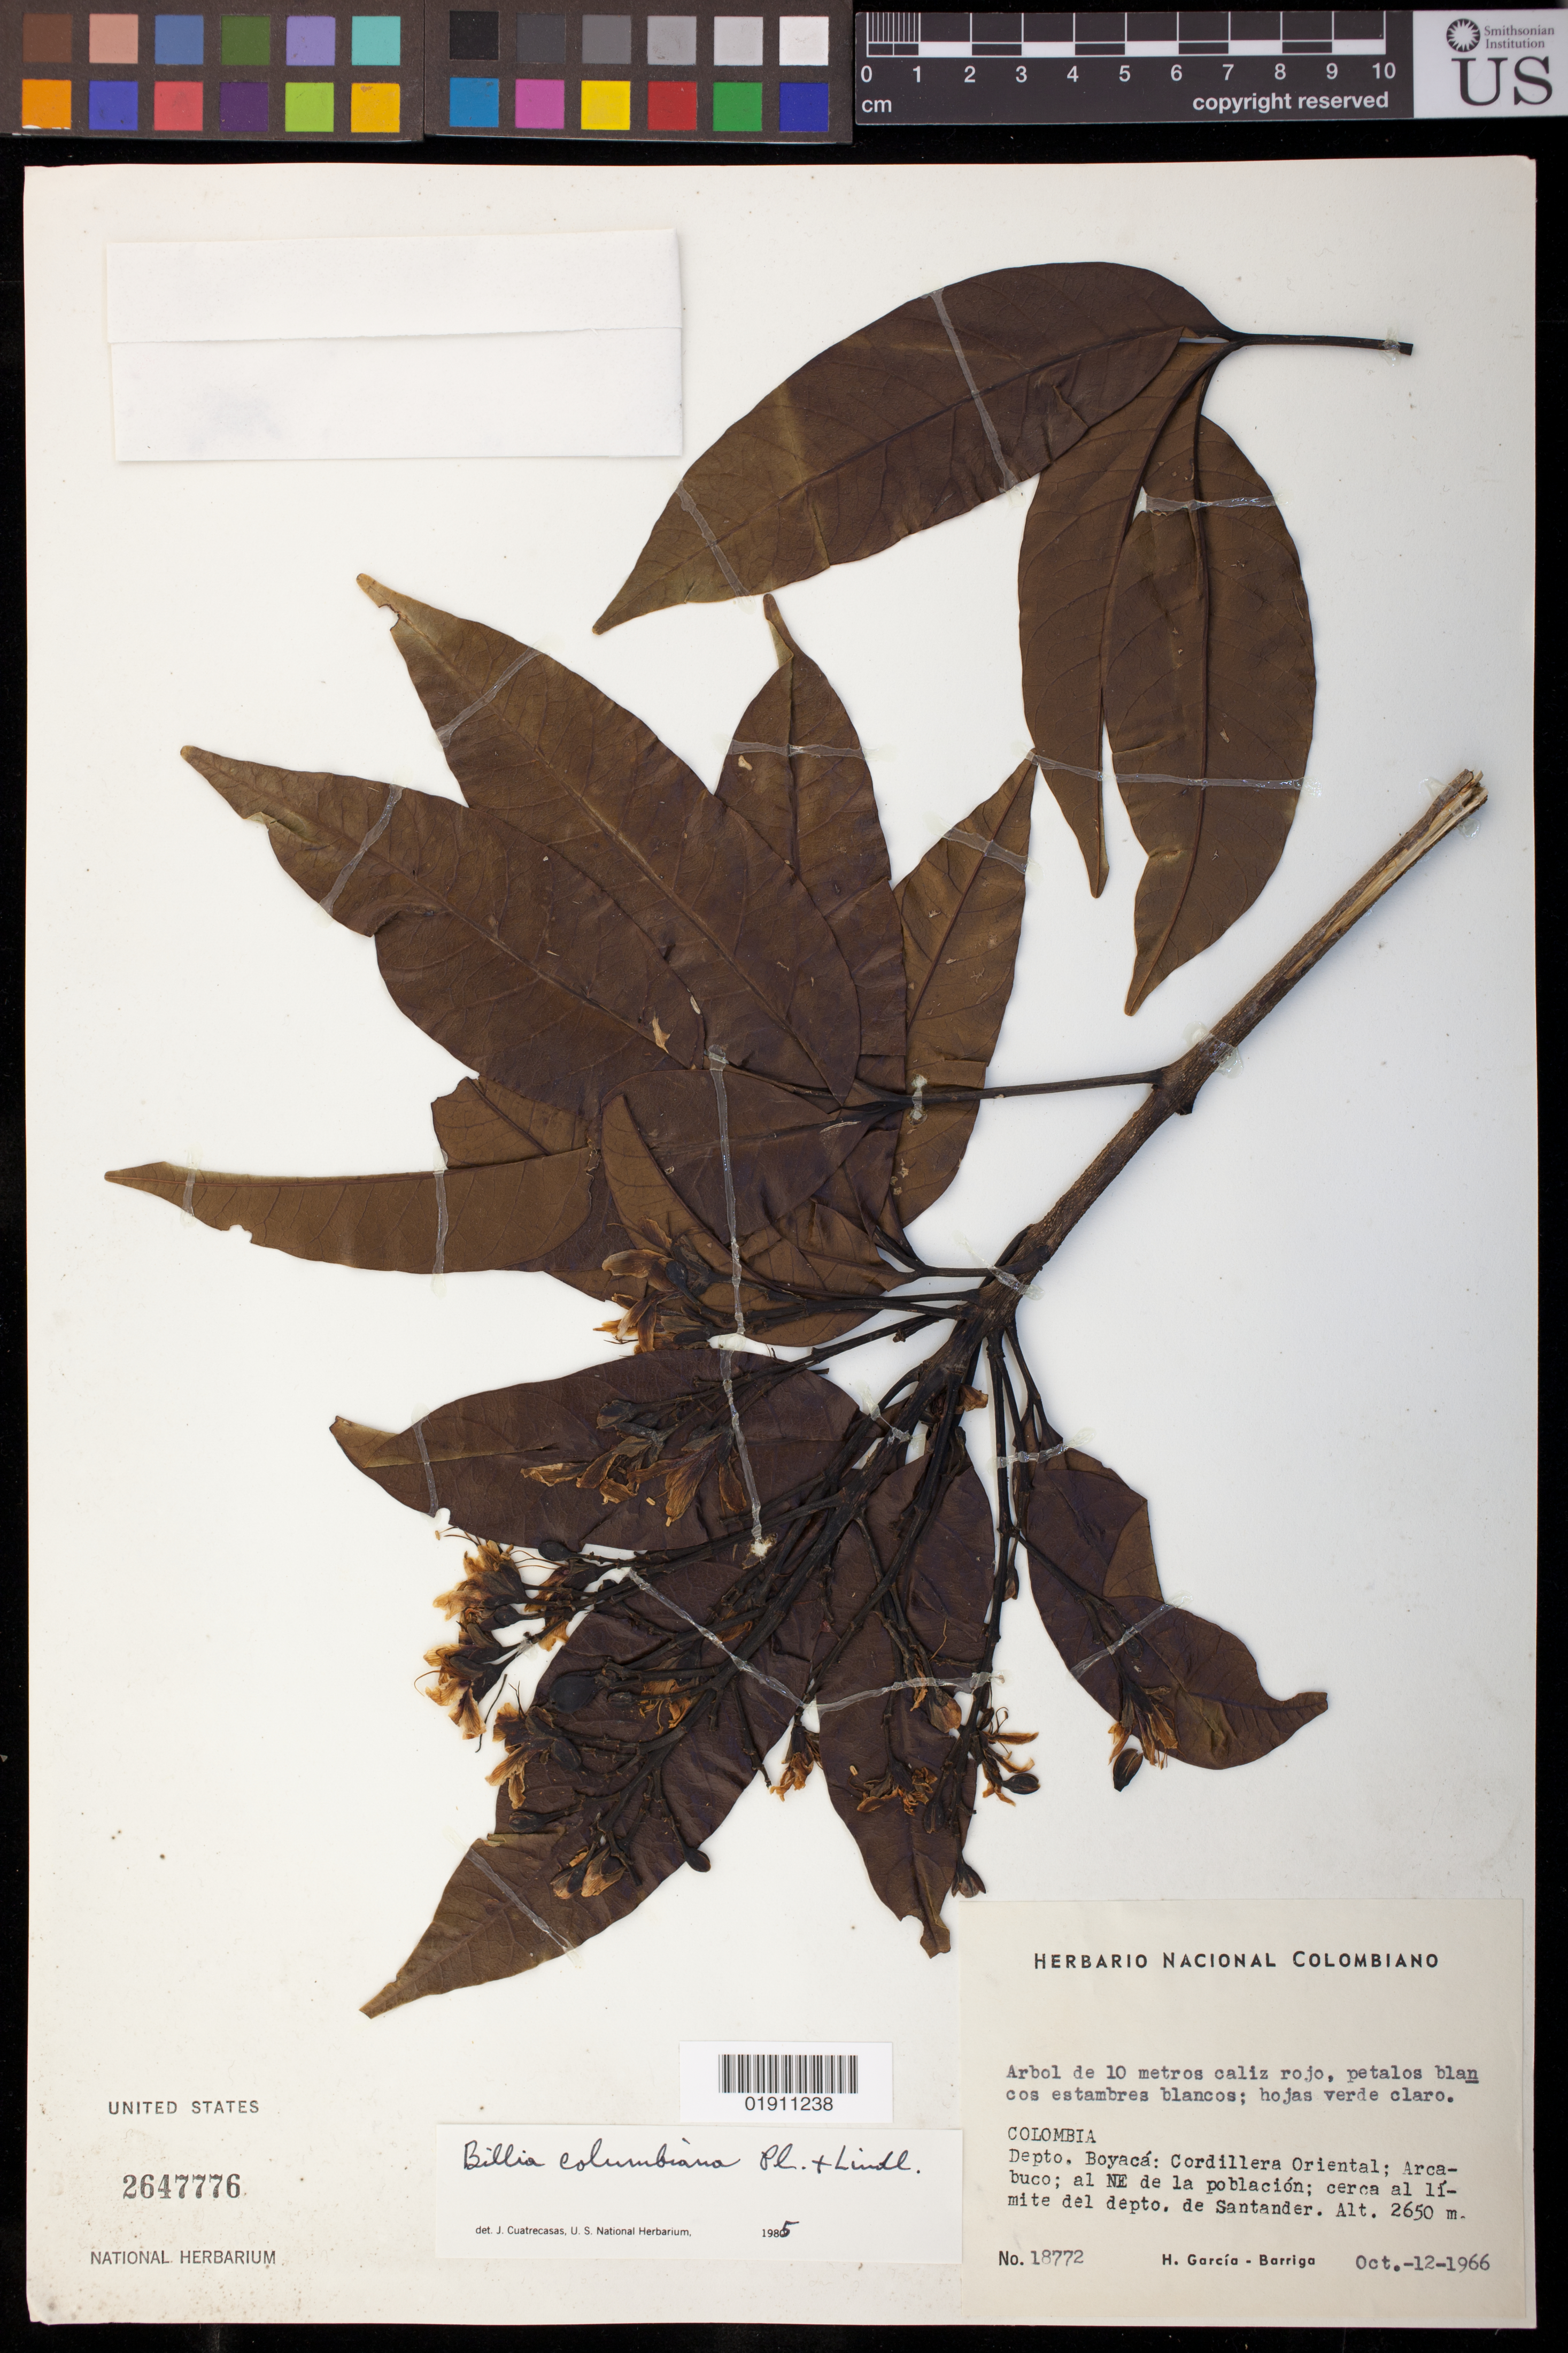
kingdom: Plantae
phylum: Tracheophyta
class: Magnoliopsida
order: Sapindales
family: Sapindaceae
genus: Billia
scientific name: Billia rosea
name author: (Planch. & Linden) C. Ulloa & P.M. Jørg.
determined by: Acevedo-Rodríguez, P., (BOT), Smithsonian Institution - National Museum of Natural History (UNITED STATES)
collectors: H. García Barriga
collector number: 18772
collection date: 1966-10-12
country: Colombia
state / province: Boyacá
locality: Arcabuco; al NE de la poblacion; cerca al limite del depto. de Santander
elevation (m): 2650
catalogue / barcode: US 2647776